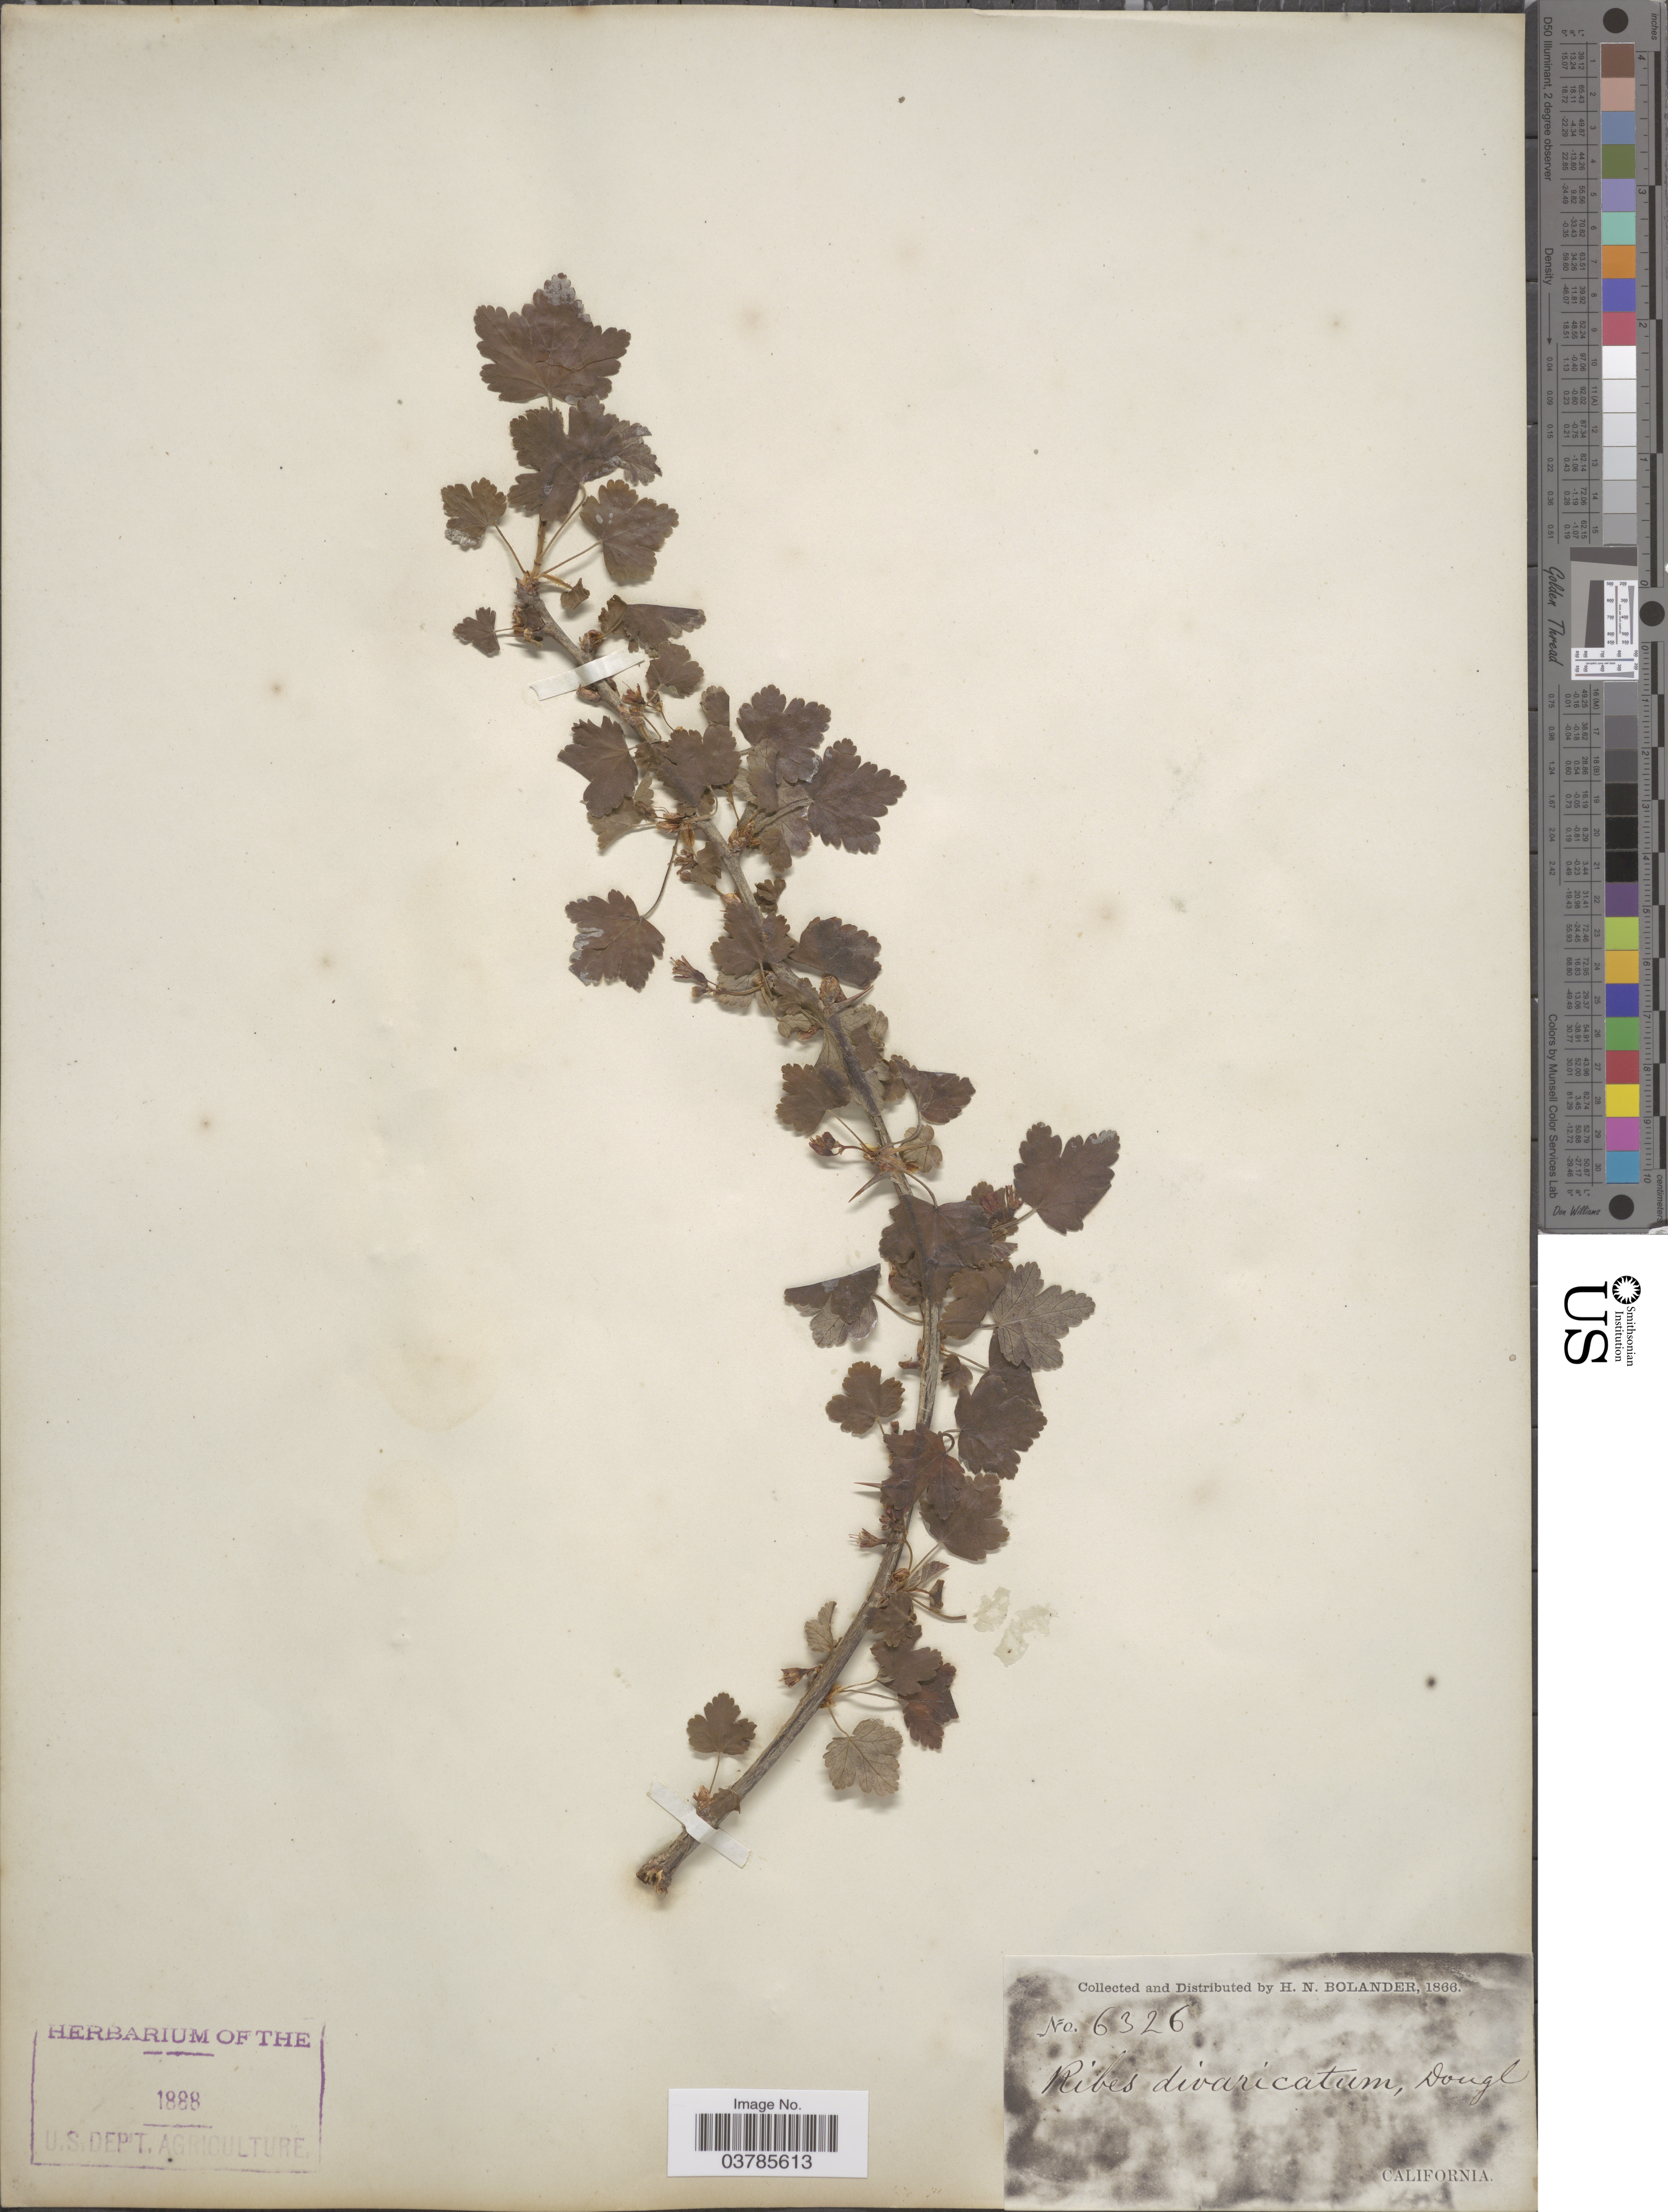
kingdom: Plantae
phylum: Tracheophyta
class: Magnoliopsida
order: Saxifragales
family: Grossulariaceae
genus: Ribes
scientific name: Ribes divaricatum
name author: Douglas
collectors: H. Bolander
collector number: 6326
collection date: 1866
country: United States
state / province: California